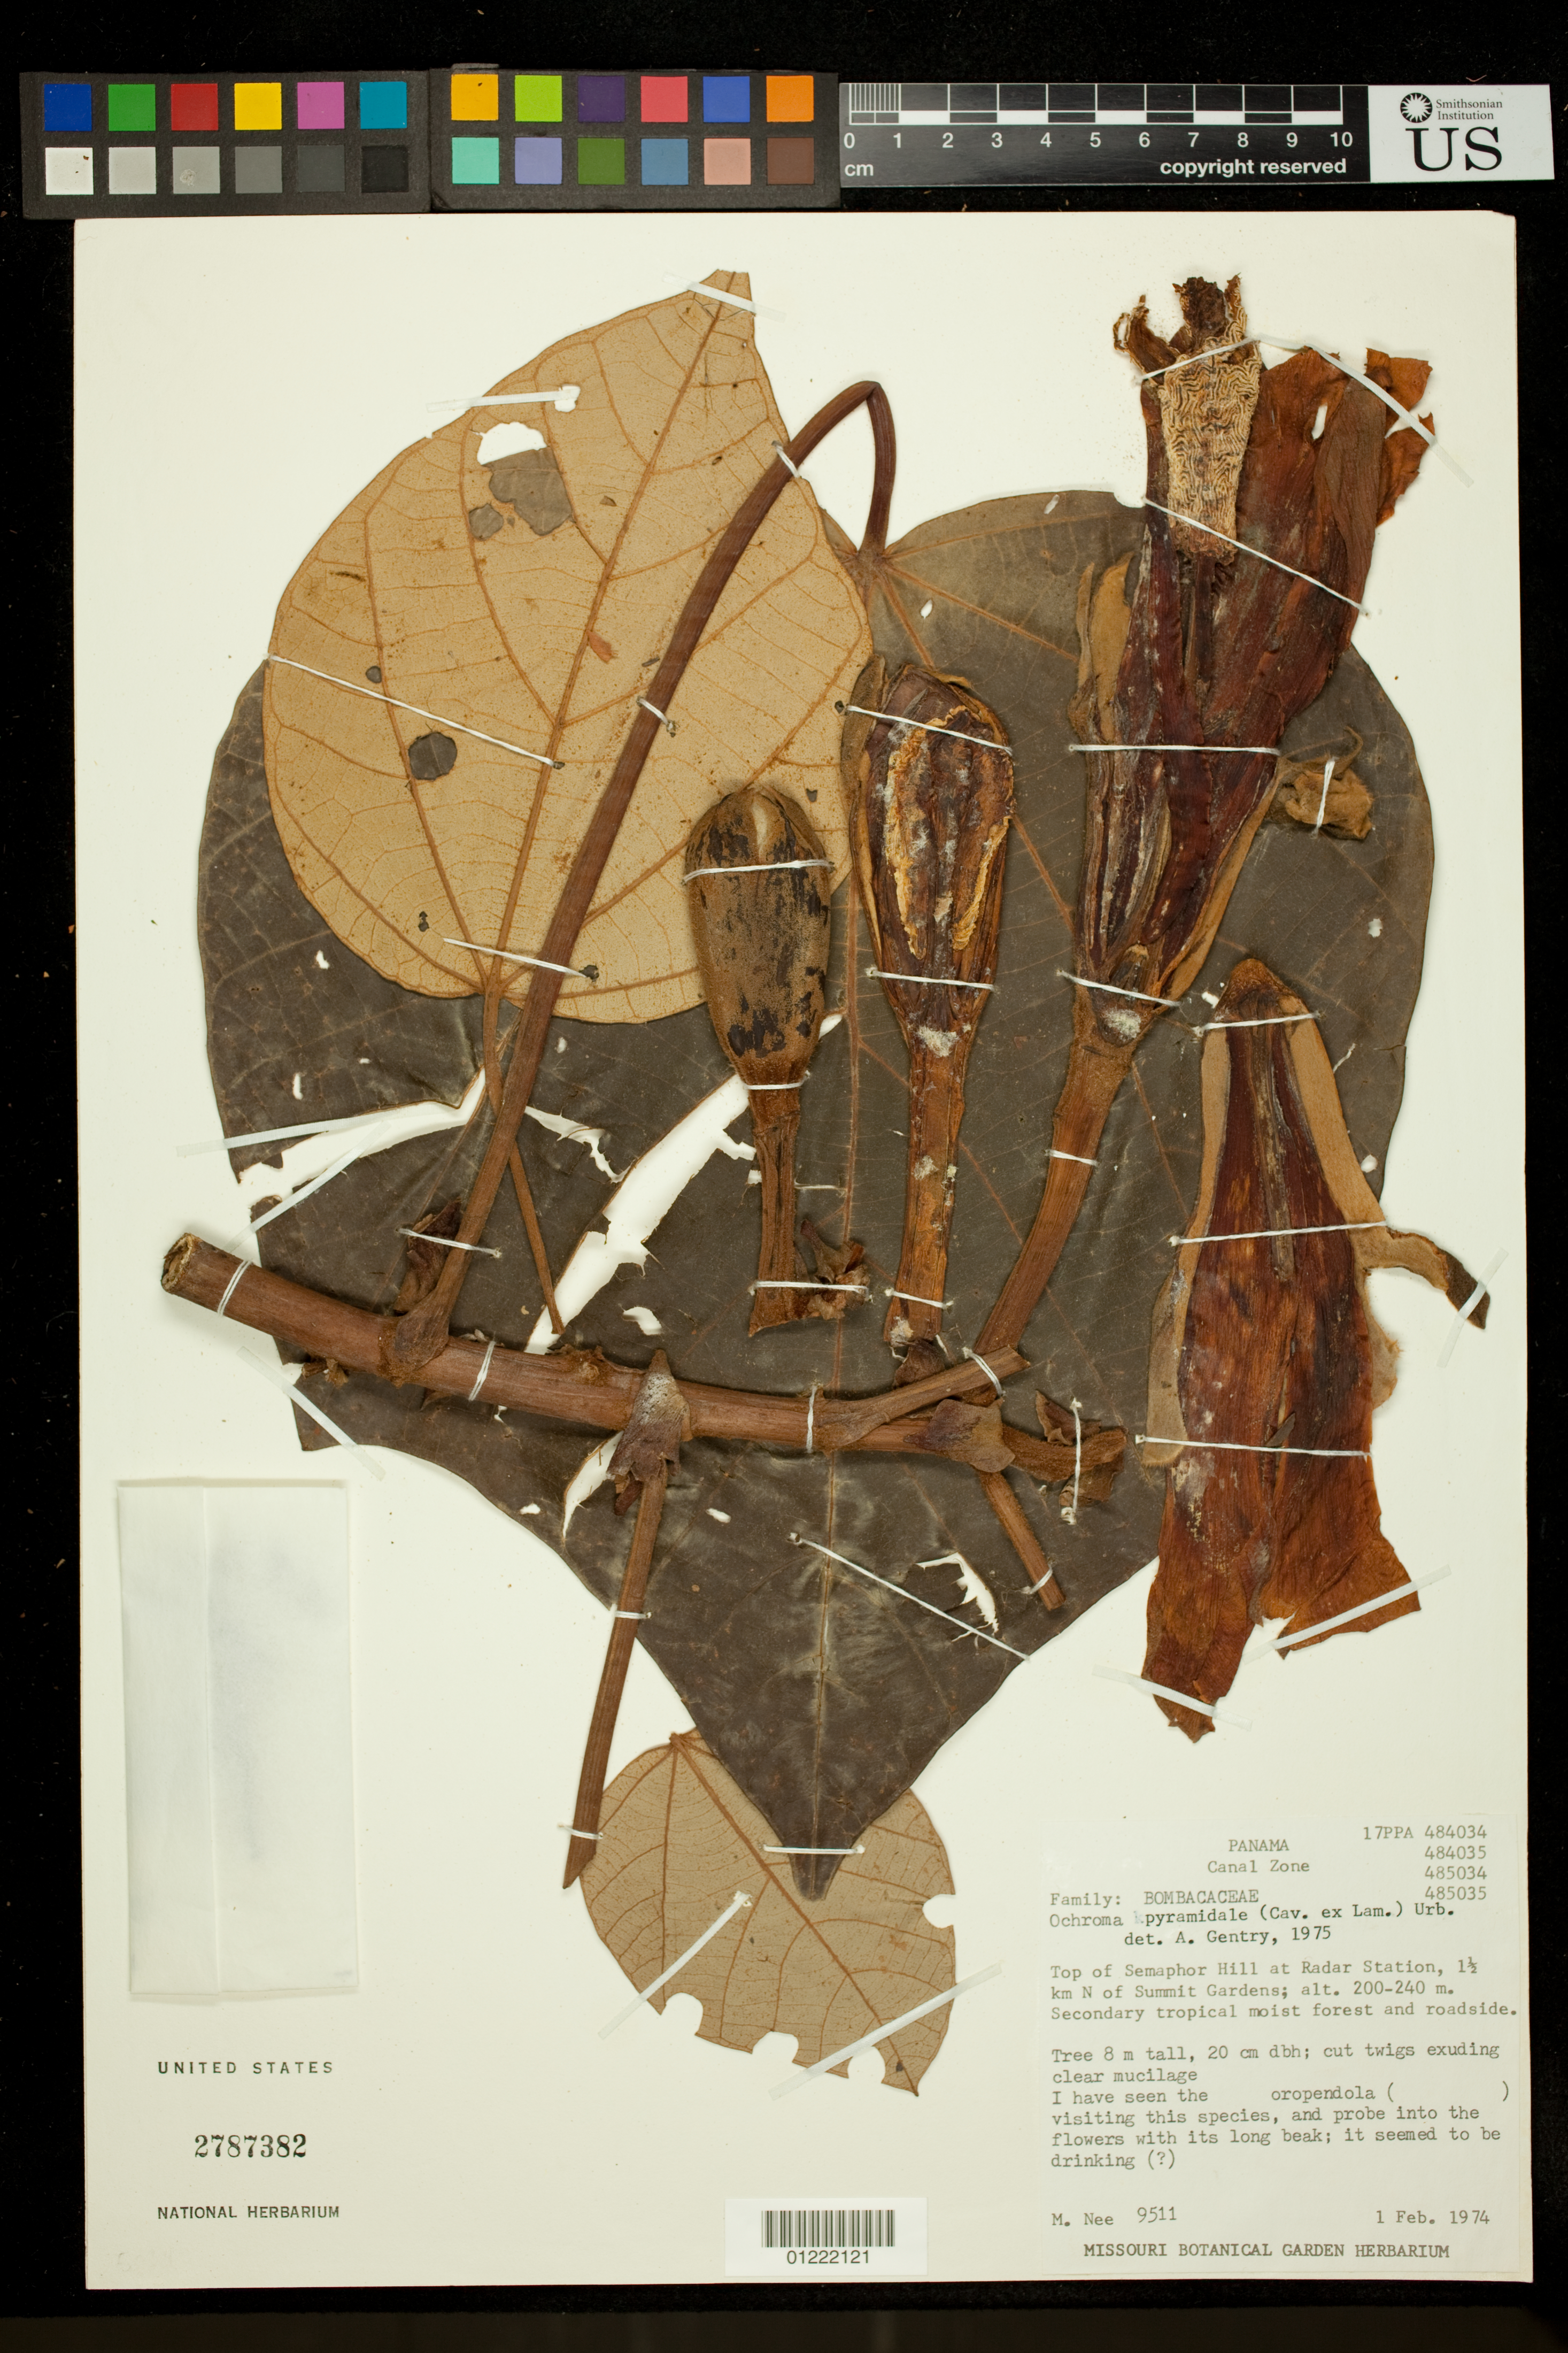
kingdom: Plantae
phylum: Tracheophyta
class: Magnoliopsida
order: Malvales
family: Malvaceae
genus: Ochroma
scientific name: Ochroma pyramidale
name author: (Cav. ex Lam.) Urb.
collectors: M. Nee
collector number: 9511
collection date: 1974-02-01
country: Panama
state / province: Panamá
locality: Top of Semaphor Hill at Radar Station, 1-1/2 km N of Summit Gardens. Canal Zone.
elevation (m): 200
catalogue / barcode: US 2787382